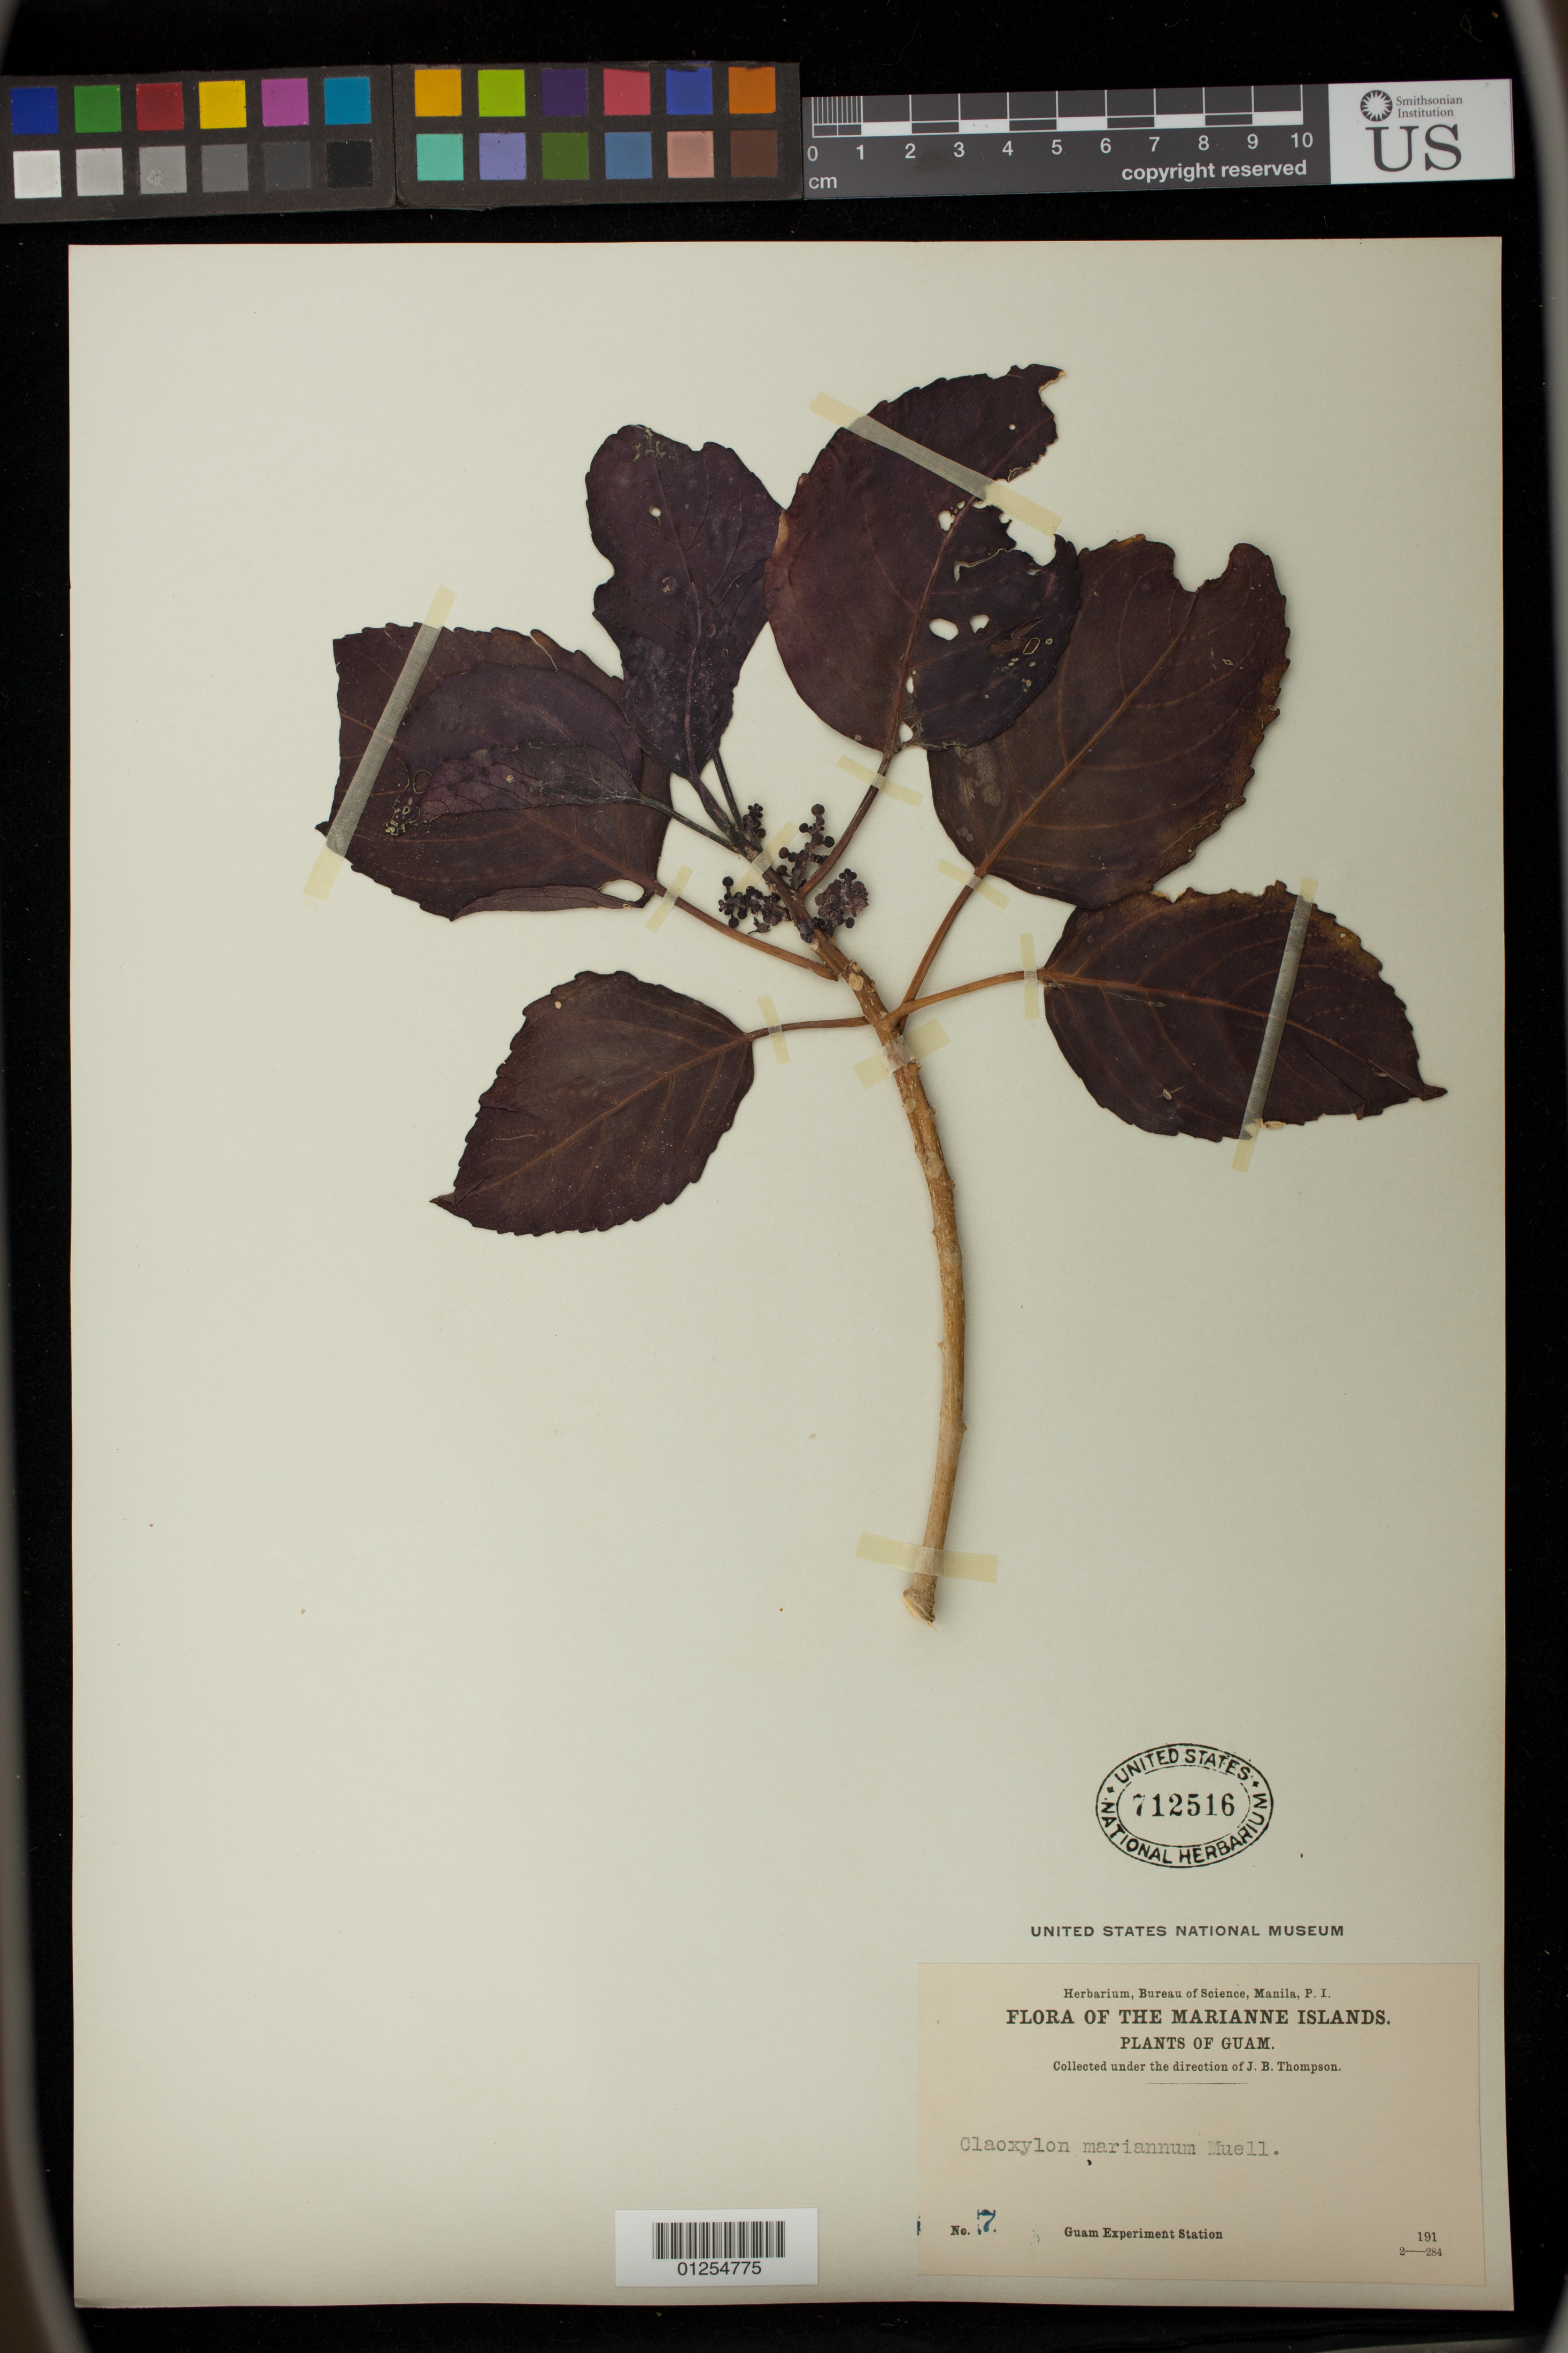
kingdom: Plantae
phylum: Tracheophyta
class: Magnoliopsida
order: Malpighiales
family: Euphorbiaceae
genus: Claoxylon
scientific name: Claoxylon marianum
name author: Müll. Arg.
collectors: ex herb. Herbarium Bureau of Science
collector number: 7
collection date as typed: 191-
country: Guam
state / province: Inarajan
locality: Guam Experimental Station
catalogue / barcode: US 712516